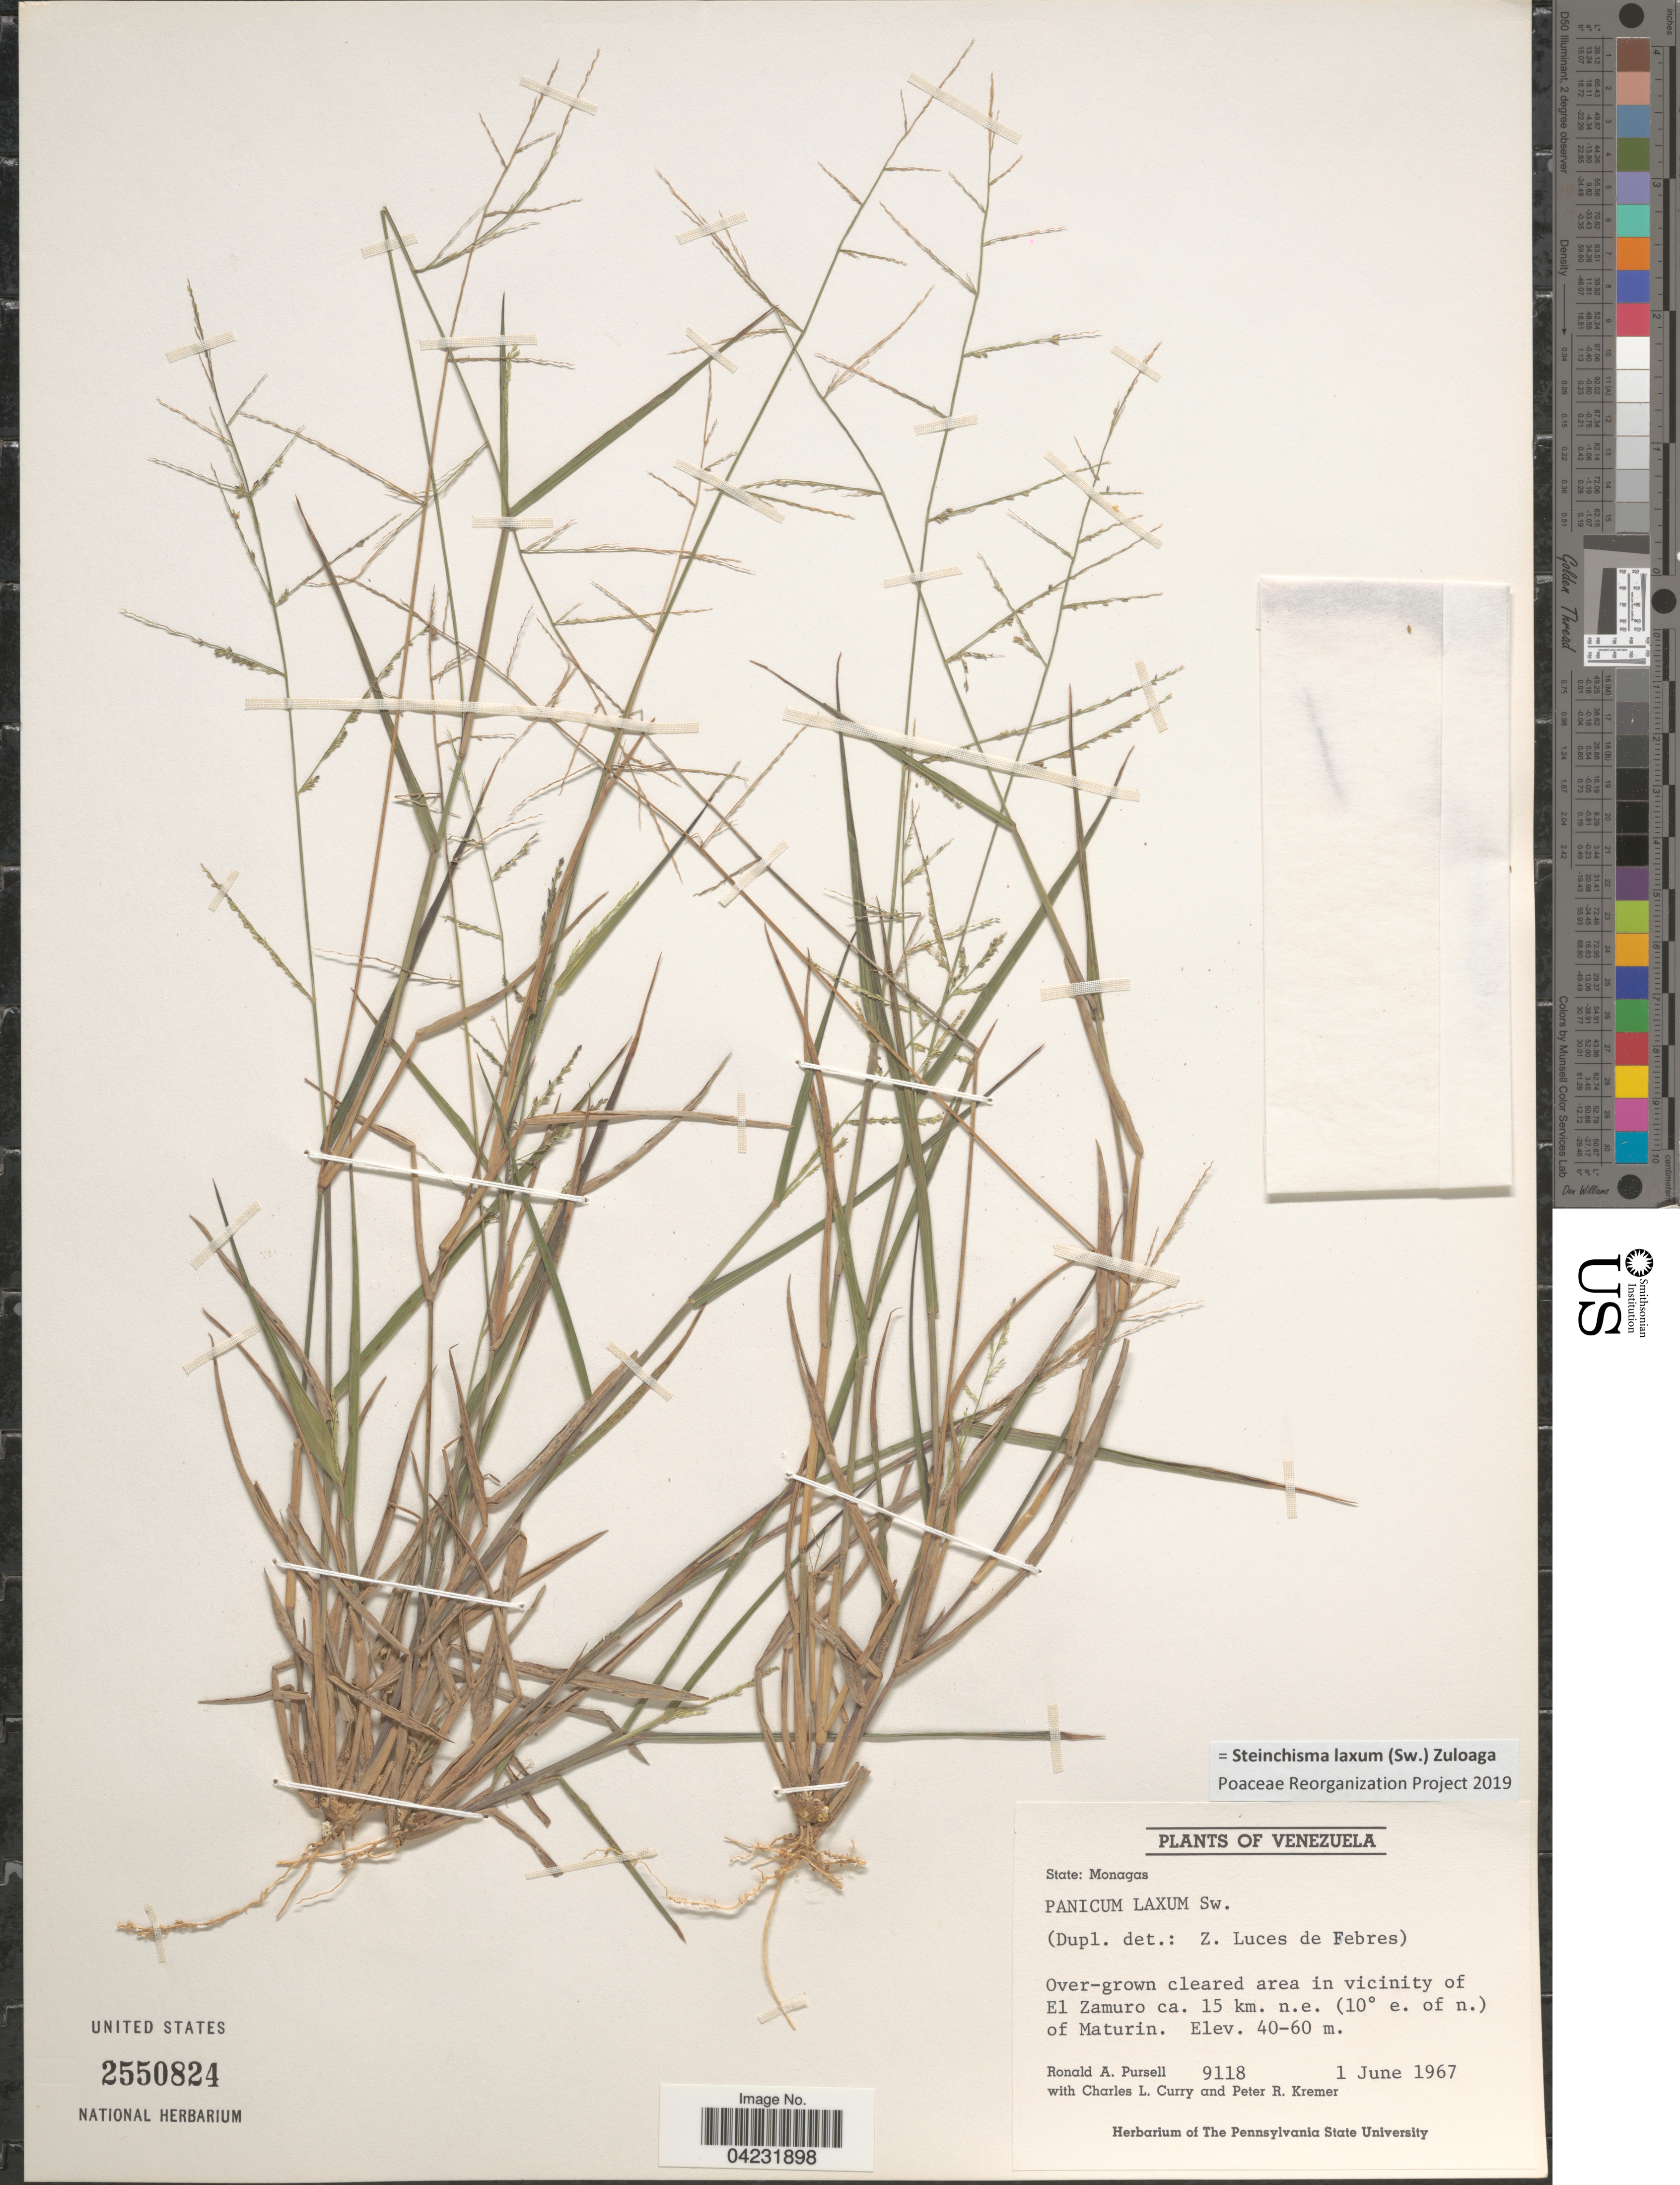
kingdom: Plantae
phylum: Tracheophyta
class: Liliopsida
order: Poales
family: Poaceae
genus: Steinchisma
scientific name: Steinchisma laxum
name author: (Sw.) Zuloaga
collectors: R. A. Pursell, C. L. Curry & P. Kremer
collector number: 9118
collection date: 1967-06-01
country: Venezuela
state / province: Monagas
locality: Over-grown cleared area in vicinity of El Zamuro ca. 15 km. n.e. (10° e. of n.) of Maturin.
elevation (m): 40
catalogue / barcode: US 2550824